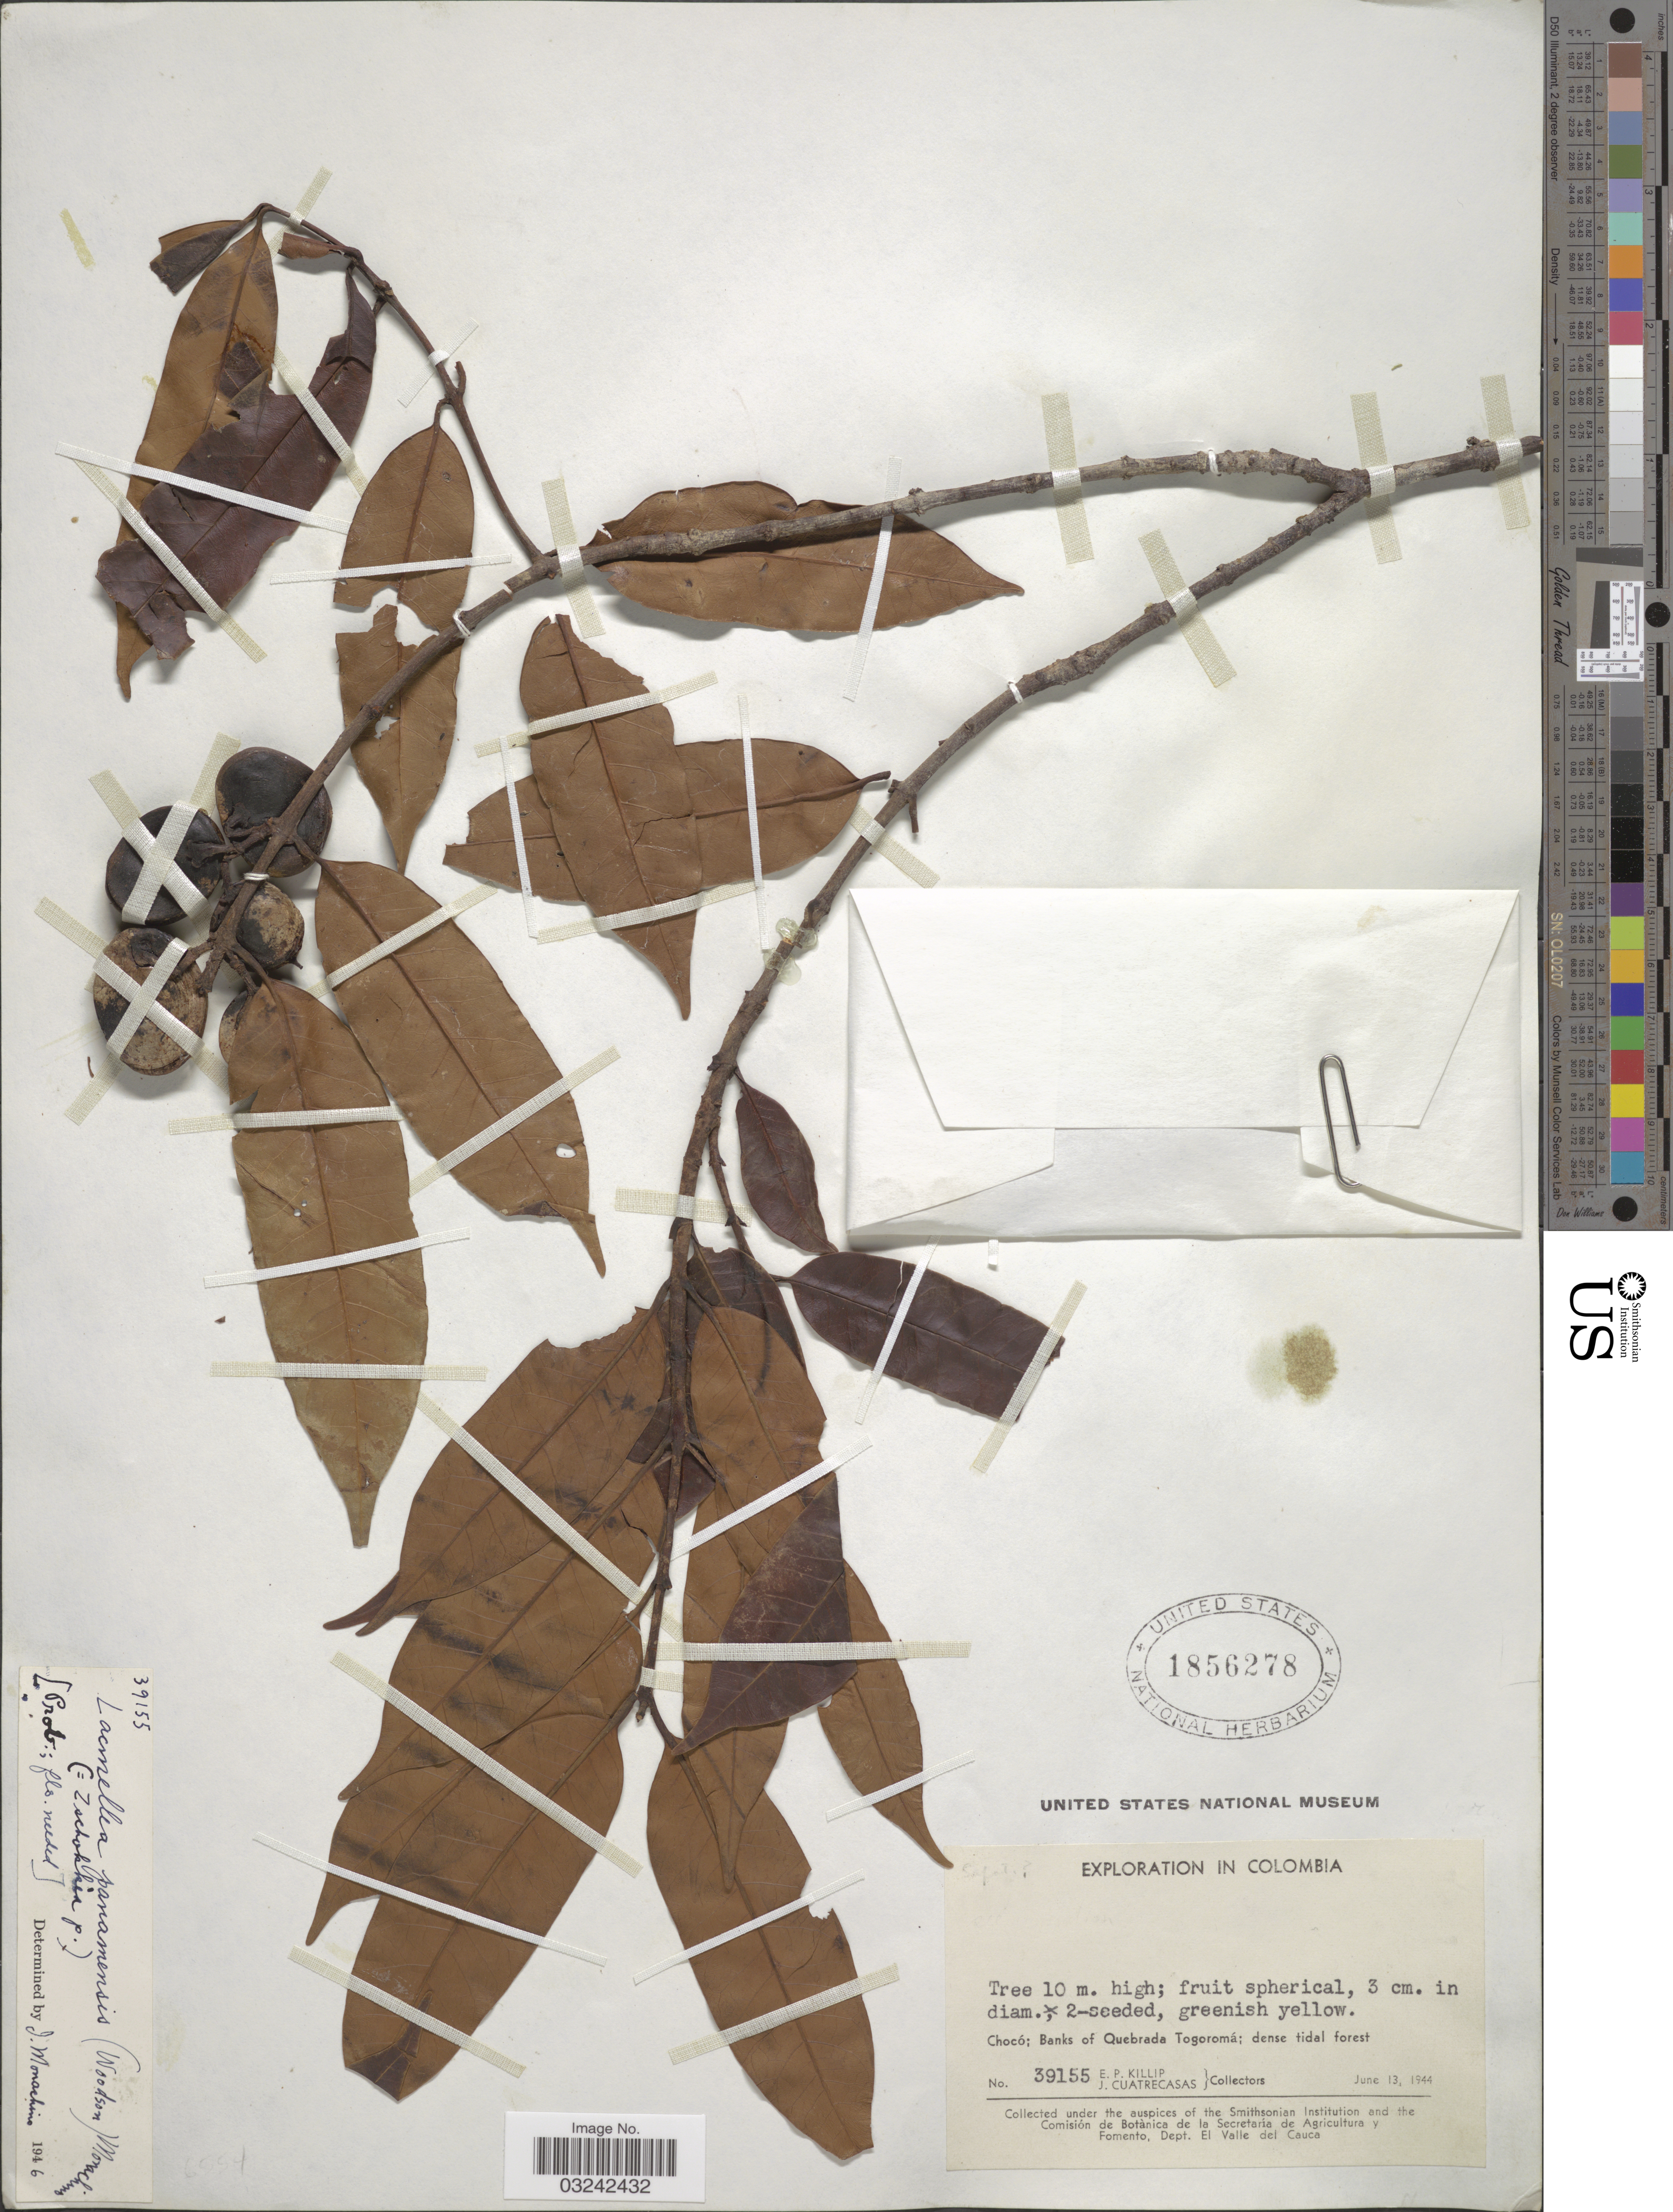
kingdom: Plantae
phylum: Tracheophyta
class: Magnoliopsida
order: Gentianales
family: Apocynaceae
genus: Lacmellea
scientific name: Lacmellea panamensis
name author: (Woodson) Markgr.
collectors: E. P. Killip & J. Cuatrecasas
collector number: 39155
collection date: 1944-06-13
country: Colombia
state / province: Chocó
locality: Banks of Quebrada Togoromá.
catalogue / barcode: US 1856278